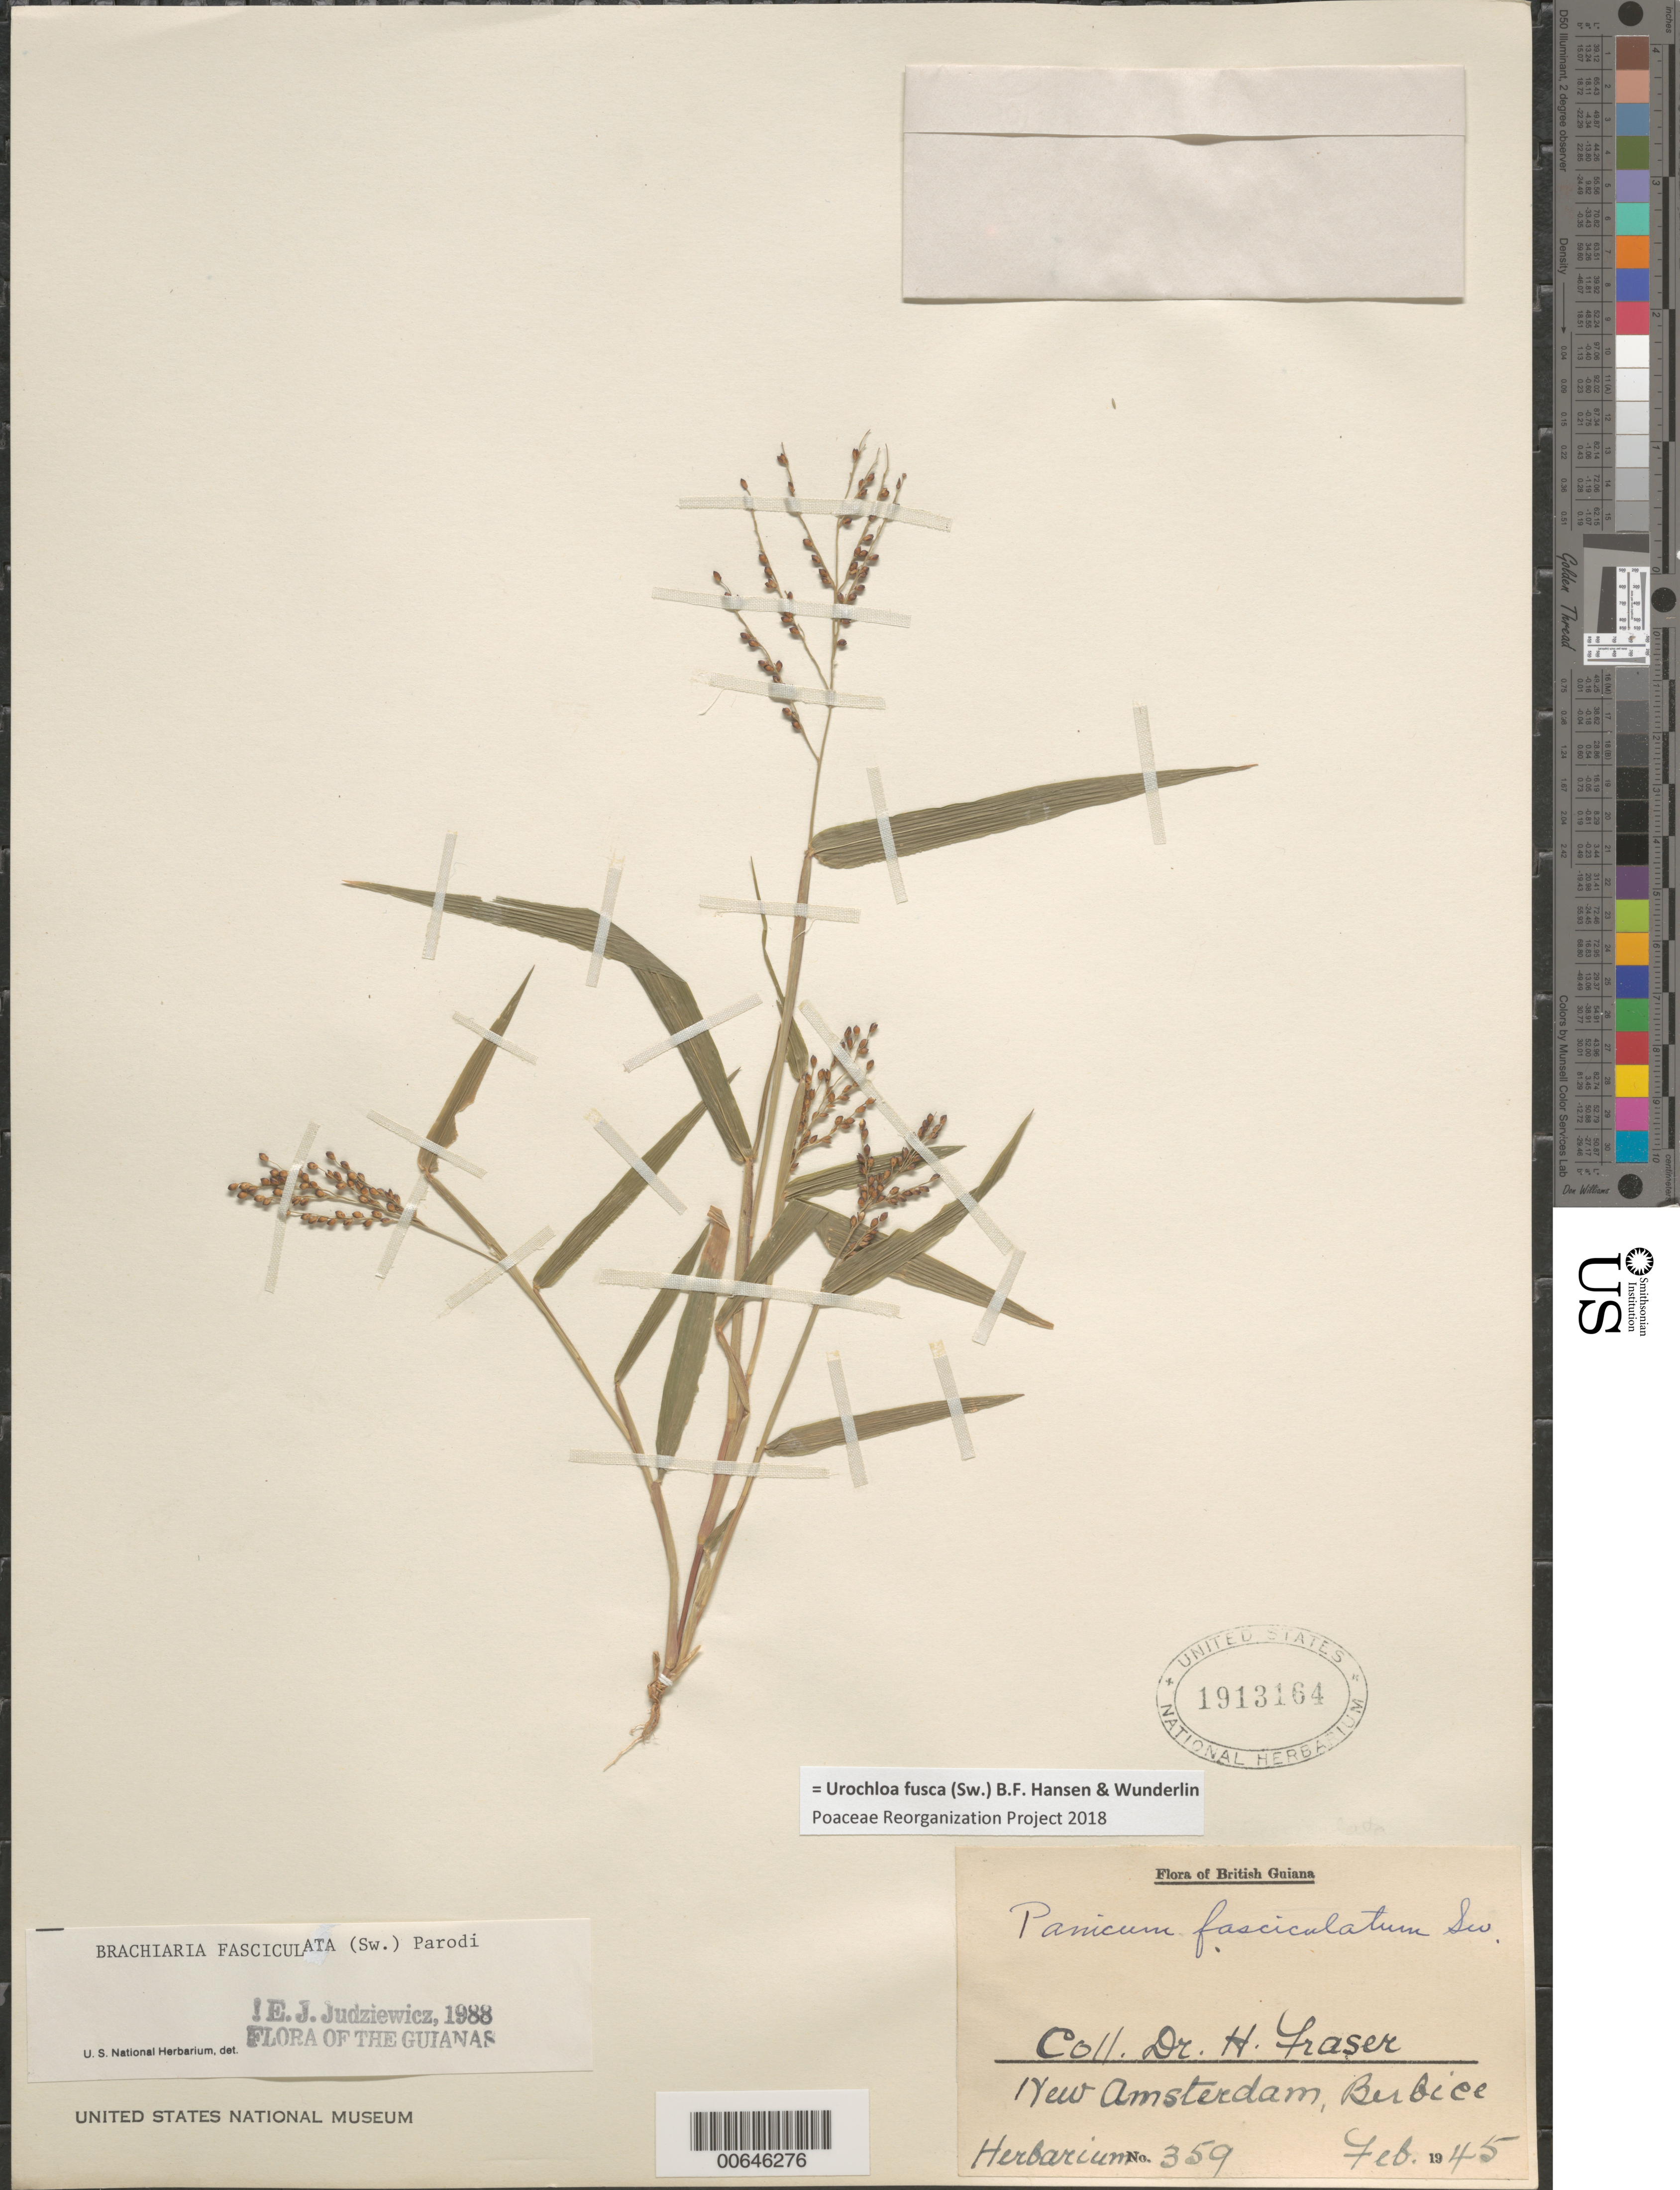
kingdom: Plantae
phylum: Tracheophyta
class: Liliopsida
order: Poales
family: Poaceae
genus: Brachiaria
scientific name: Brachiaria fasciculata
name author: (Sw.) Parodi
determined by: Judziewicz, E. J.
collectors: H. Fraser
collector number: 359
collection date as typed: Feb-45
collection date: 1945-02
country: Guyana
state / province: E. Berbice-Corentyne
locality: Berbice, New Amsterdam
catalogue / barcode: US 1913164